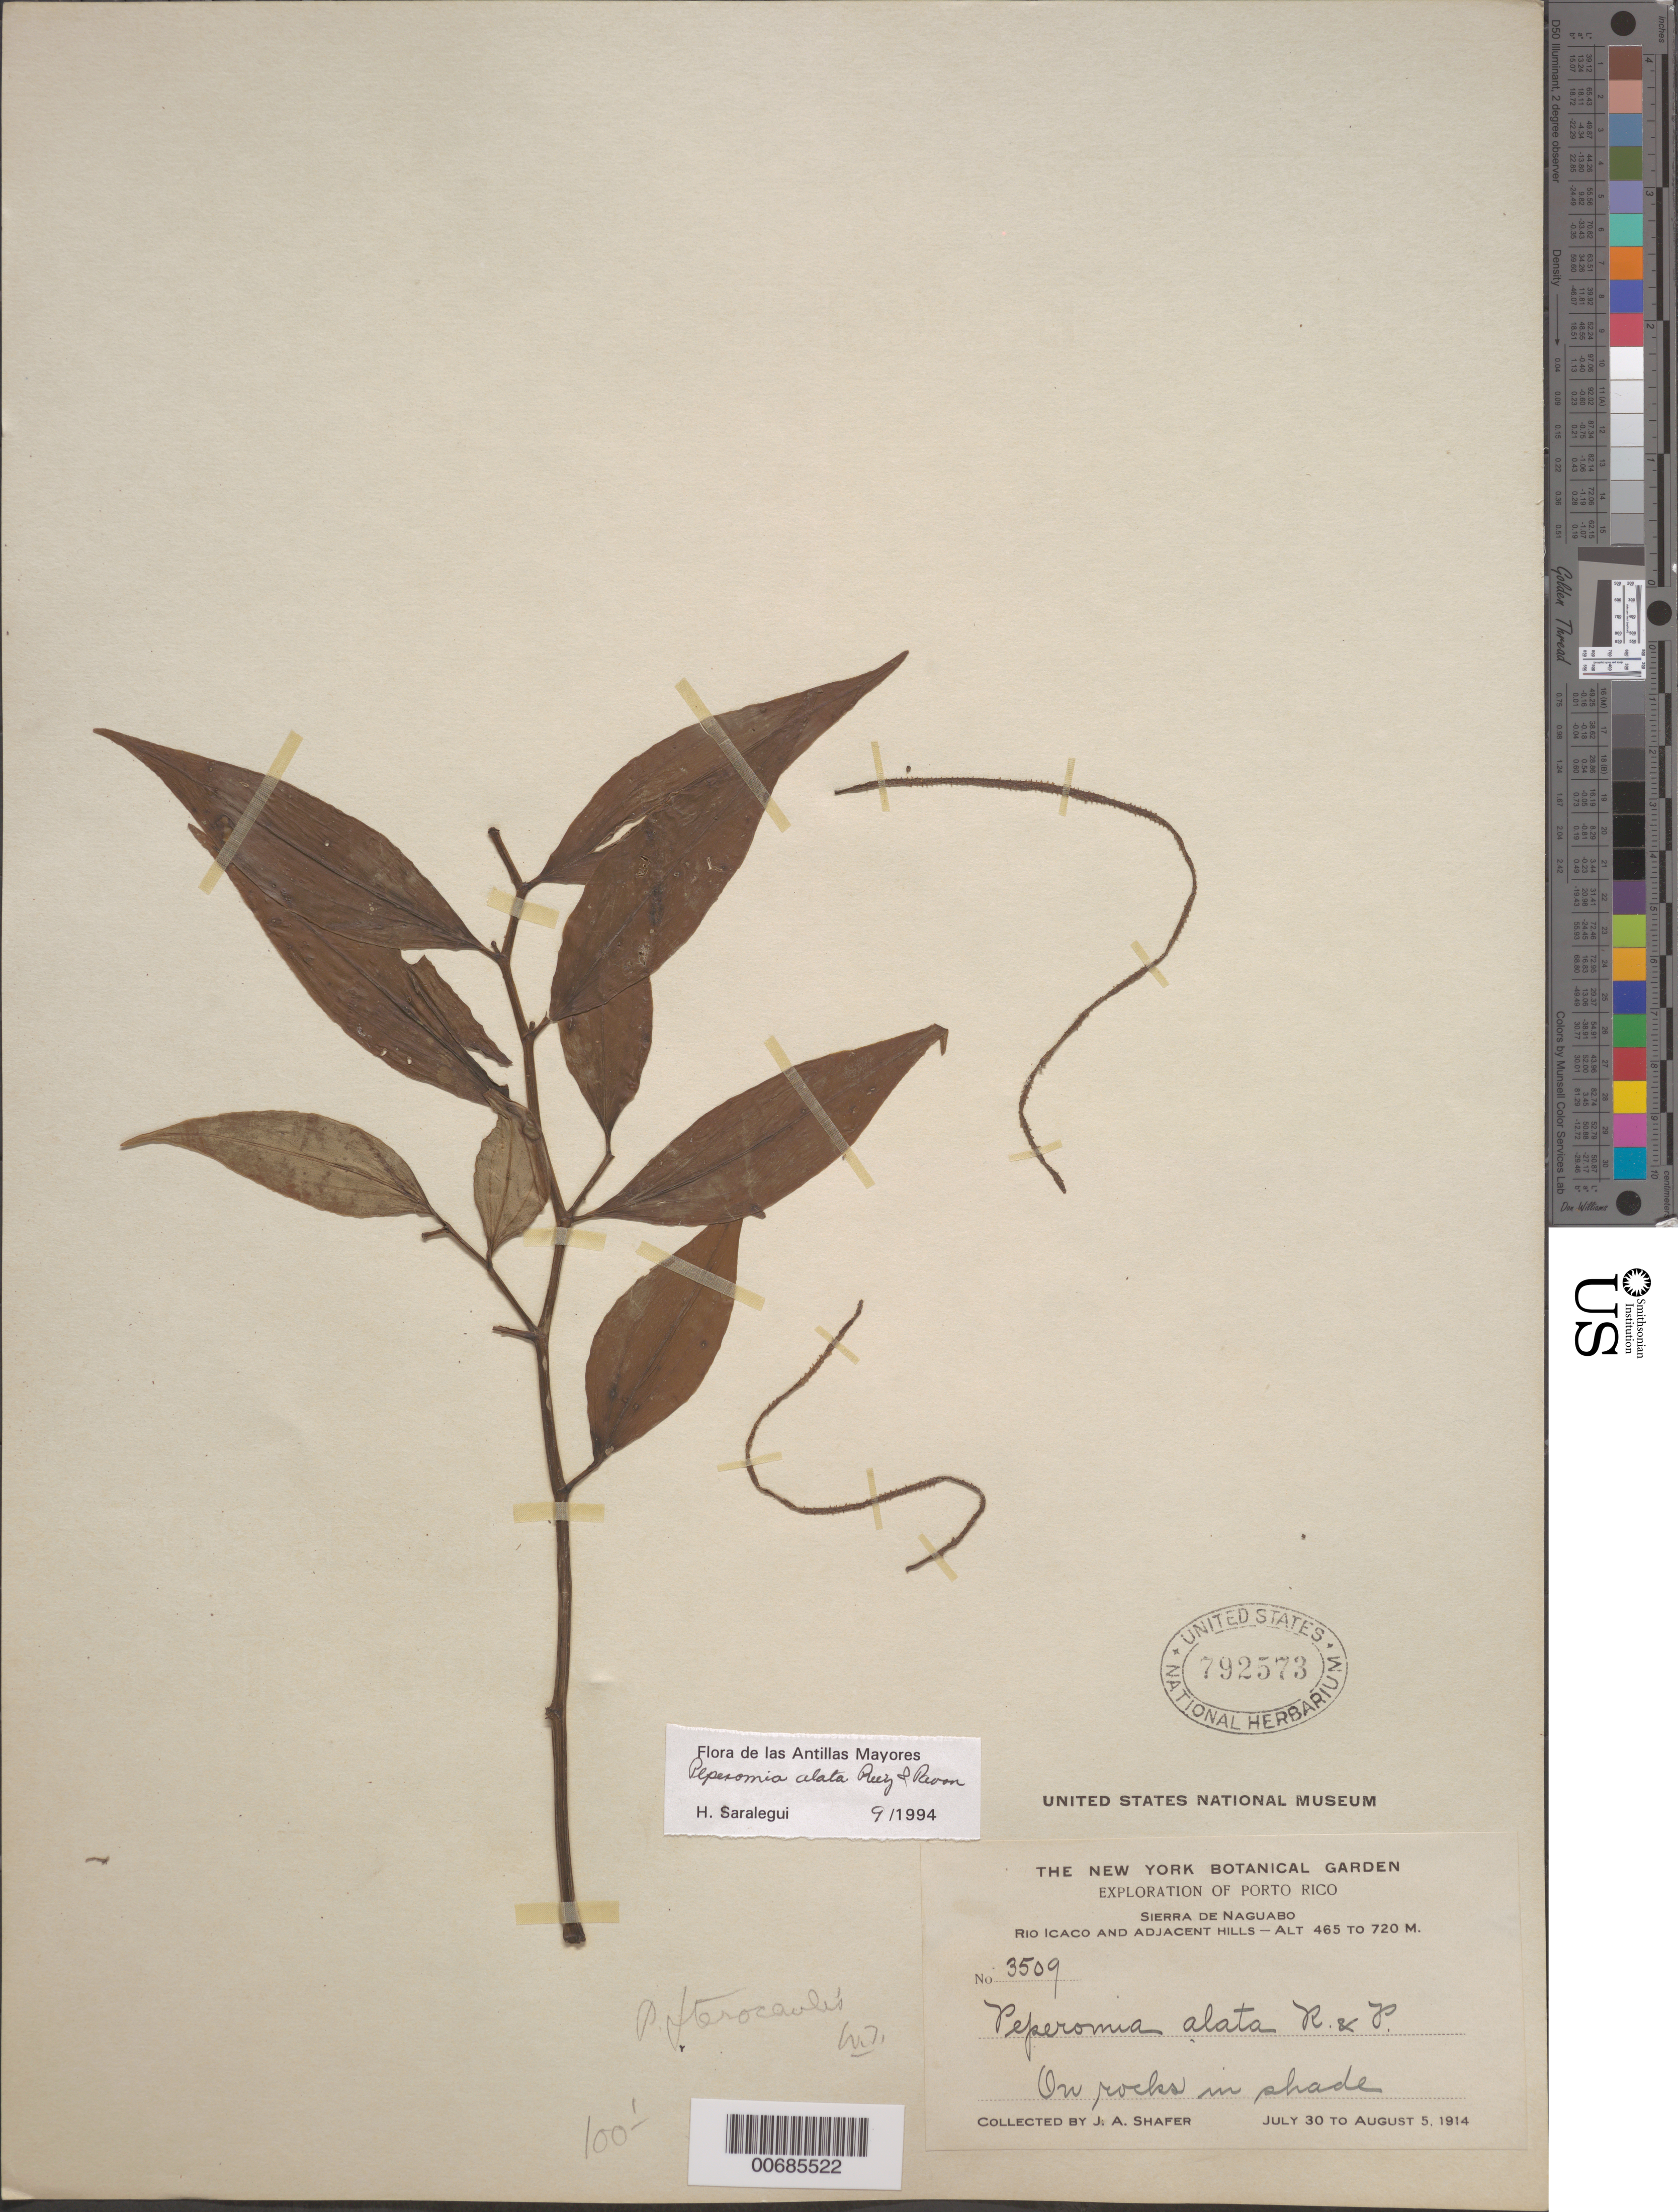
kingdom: Plantae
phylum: Tracheophyta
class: Magnoliopsida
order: Piperales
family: Piperaceae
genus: Peperomia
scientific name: Peperomia alata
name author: Ruiz & Pav.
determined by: Saralegui Boza, H.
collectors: J. A. Shafer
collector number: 3509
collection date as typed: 30 Jul 1914 to 05 Aug 1914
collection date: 1914-07-30/1914-08-05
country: Puerto Rico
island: Greater Antilles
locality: Rio Icaco and adjacent hills, Sierra de Naguabo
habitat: On rocks in shade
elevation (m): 465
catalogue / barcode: US 792573